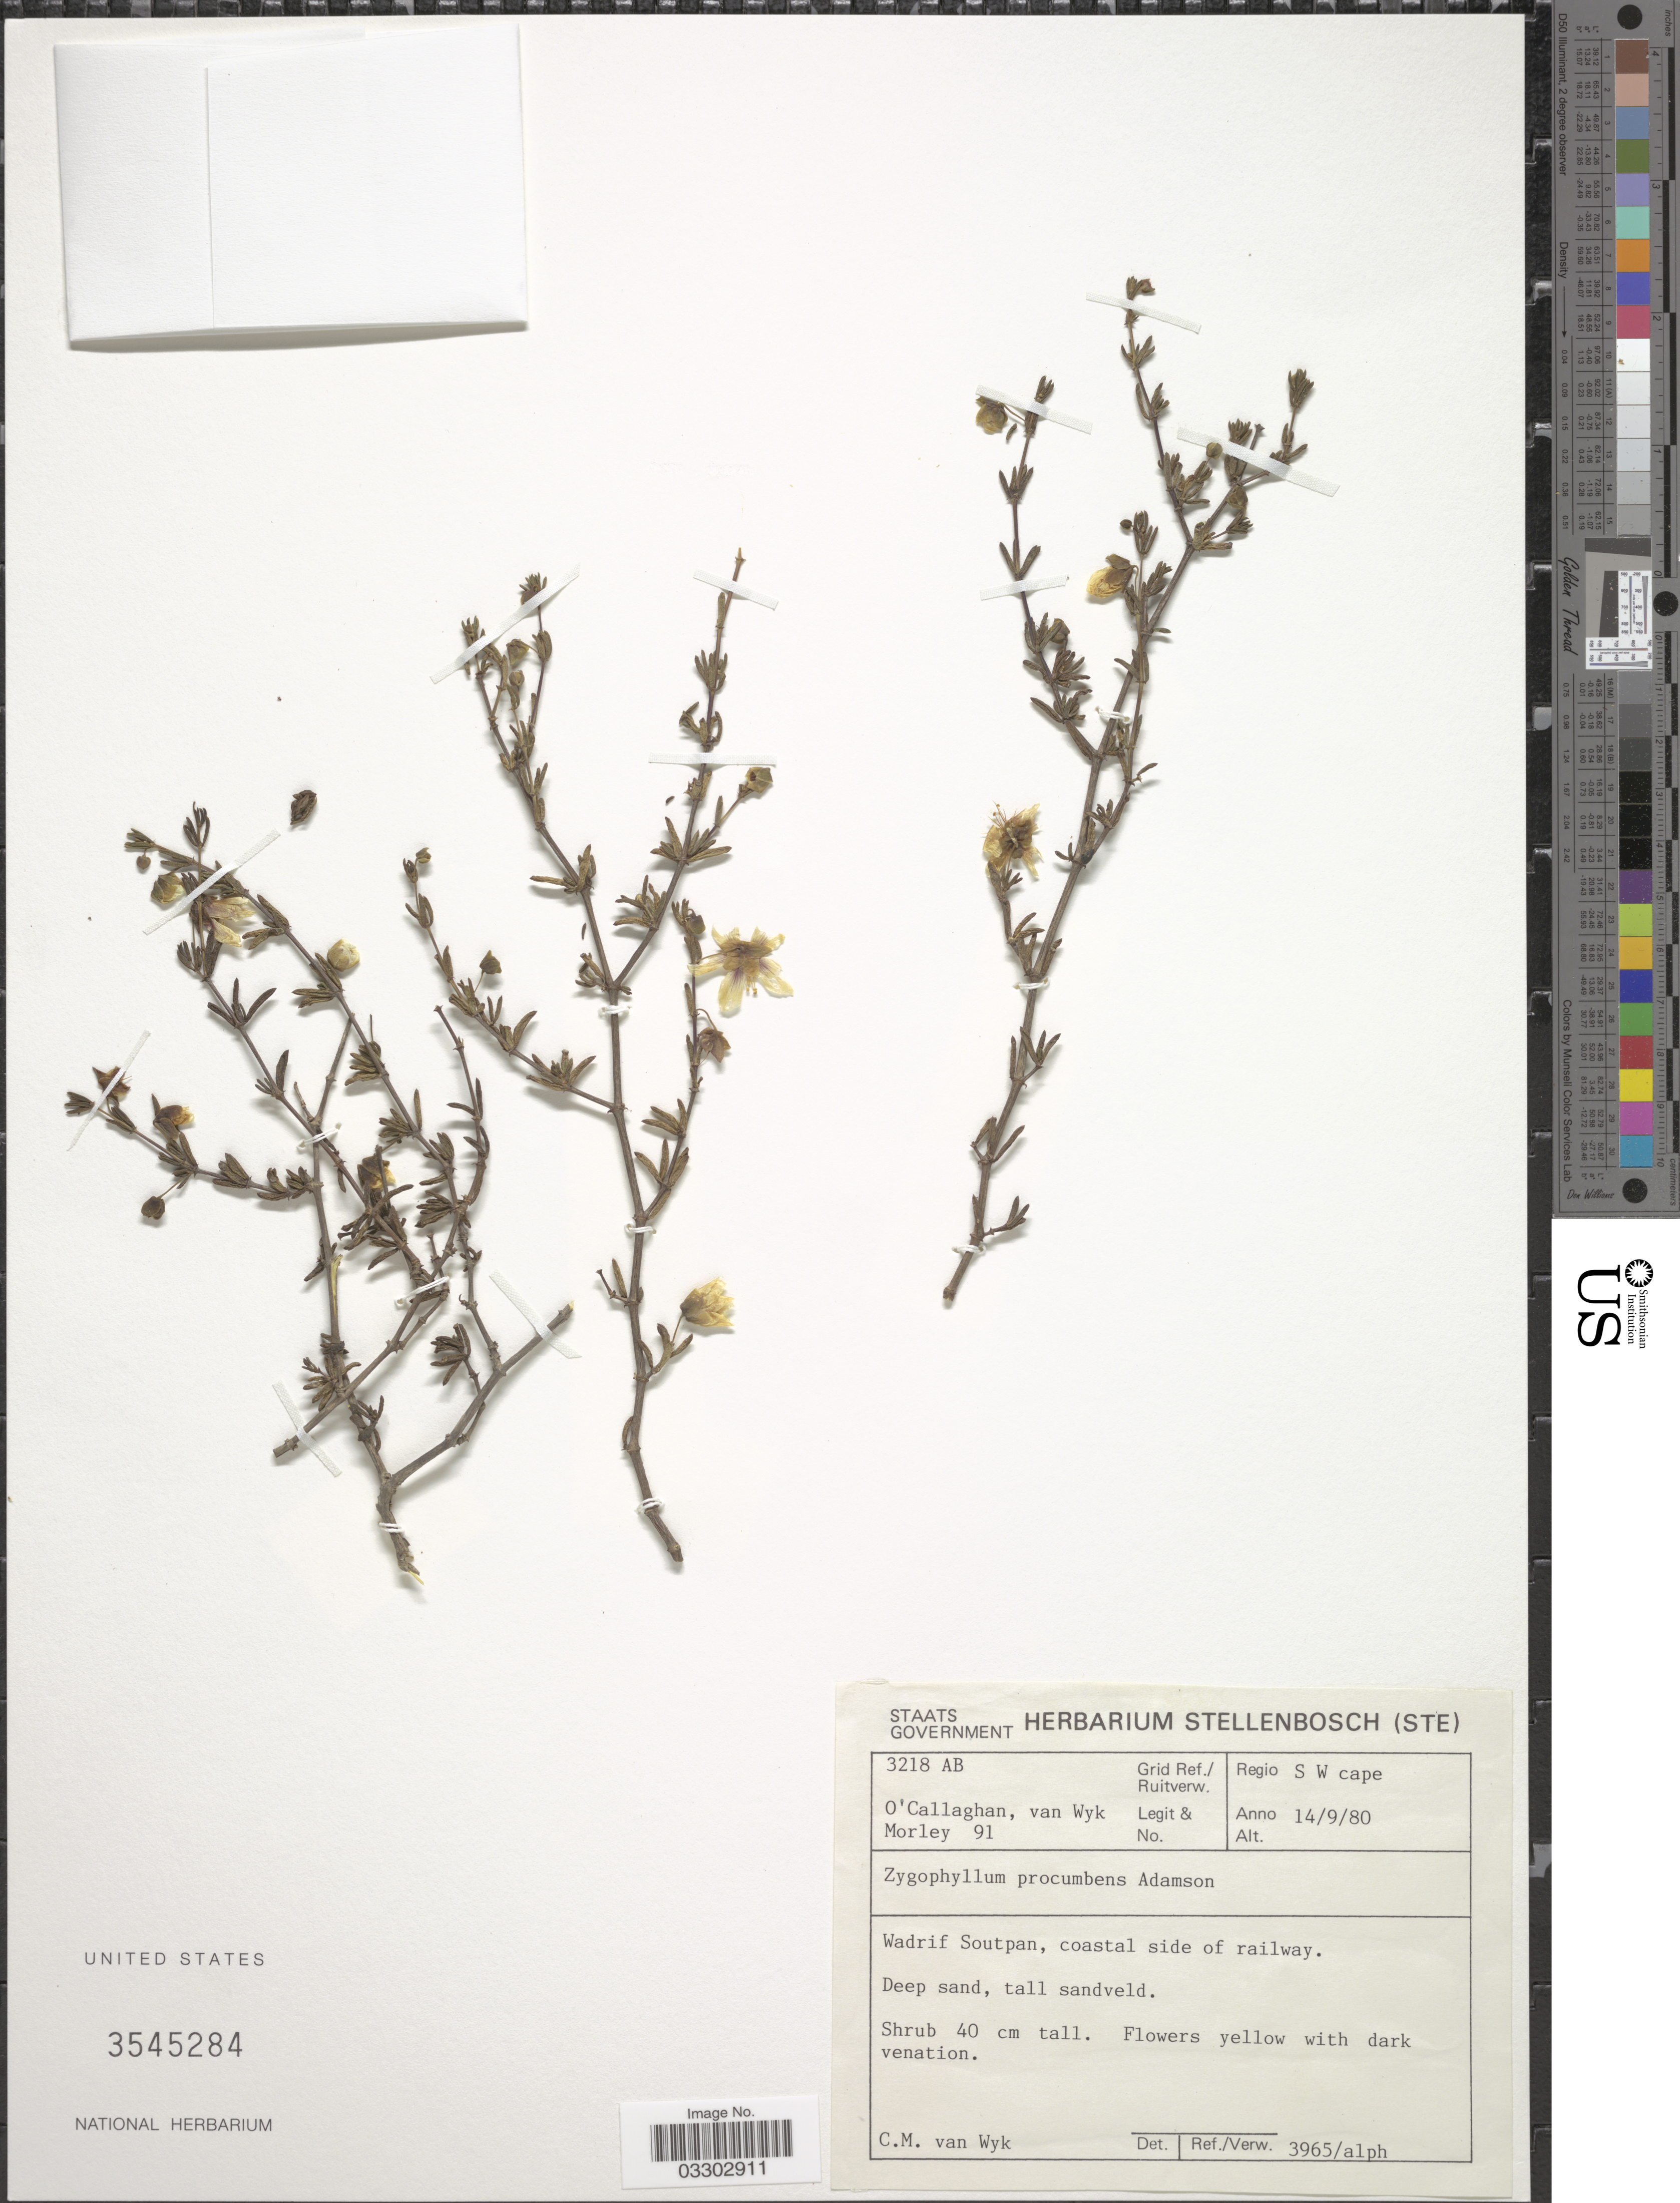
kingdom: Plantae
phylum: Tracheophyta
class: Magnoliopsida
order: Zygophyllales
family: Zygophyllaceae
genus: Zygophyllum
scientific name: Zygophyllum procumbens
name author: Adamson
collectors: O'Callaghan, -. Van Wyk & Morley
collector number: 91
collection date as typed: Transcribed d/m/y: 14/9/80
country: South Africa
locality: Grid Ref./Ruitverw. 3218 AB. Regio S W cape. Wadrif Soutpan, coastal side of railway.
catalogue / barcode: US 3545284